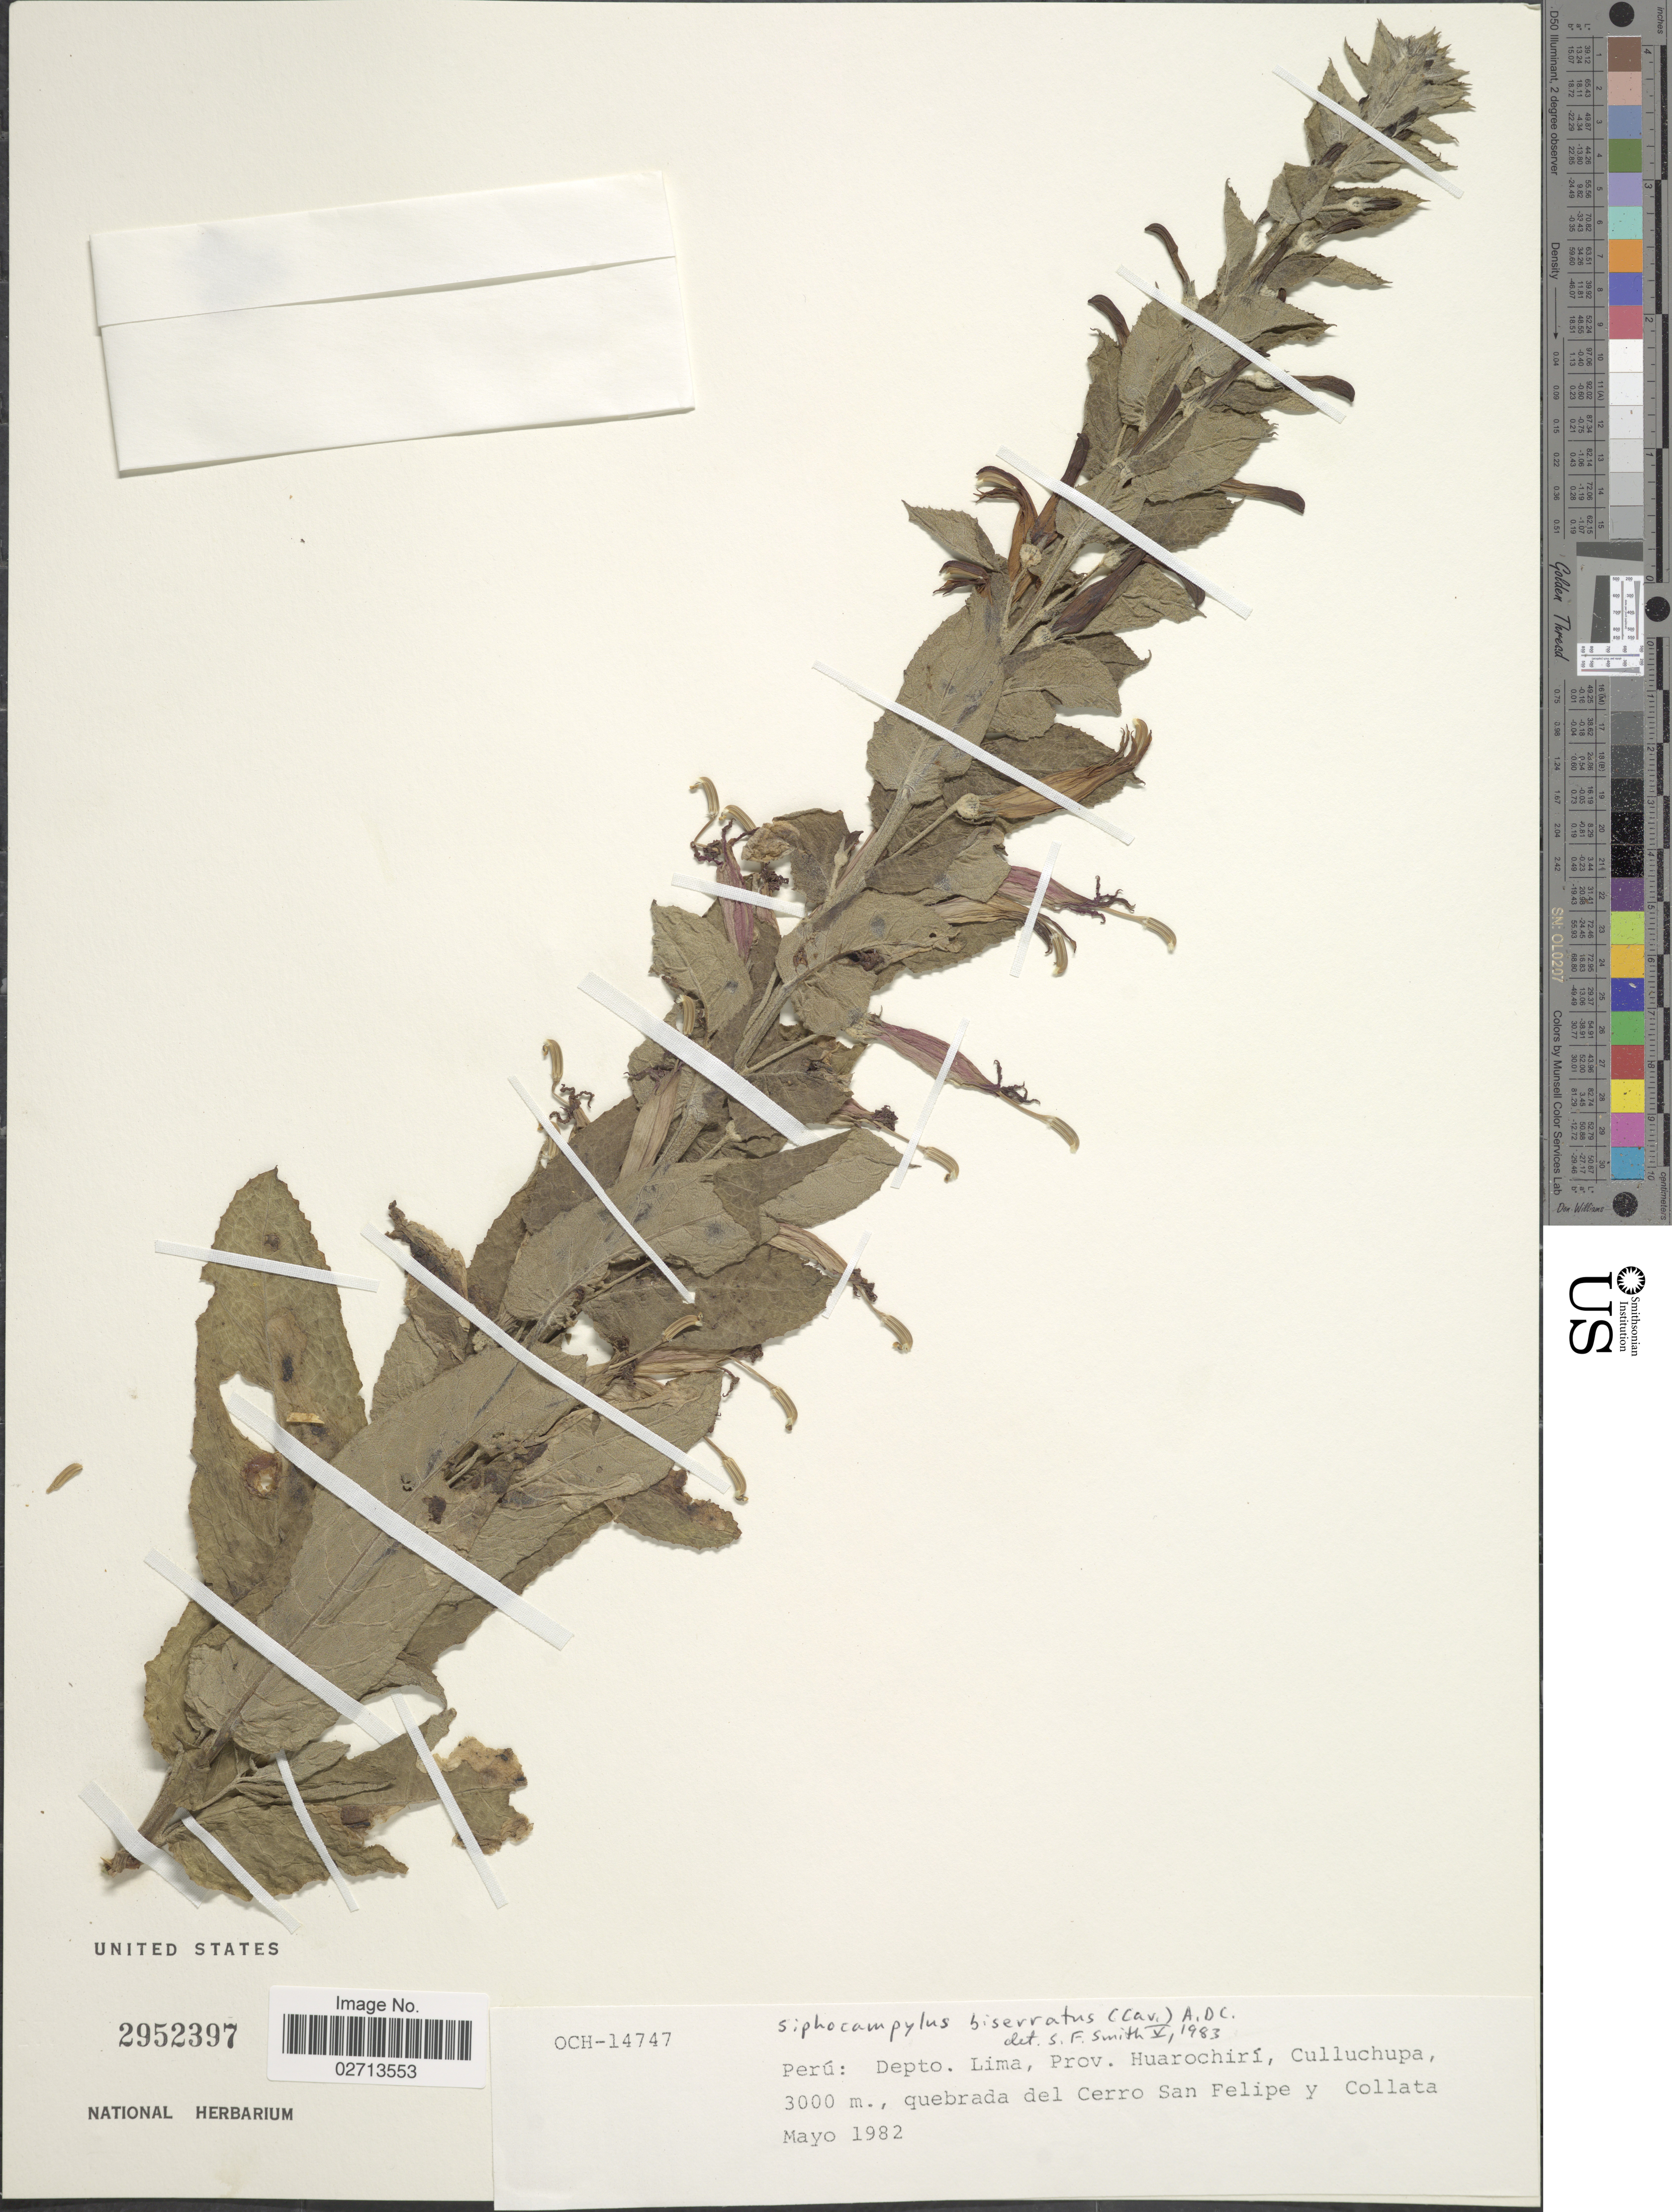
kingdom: Plantae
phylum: Tracheophyta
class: Magnoliopsida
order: Asterales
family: Campanulaceae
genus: Siphocampylus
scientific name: Siphocampylus biserratus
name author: (Cav.) A. DC.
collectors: C. Ochoa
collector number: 14747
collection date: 1982-05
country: Peru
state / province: Lima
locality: Prov. Huarochiri, Culluchupa, quebrada del Cerro San Felipe y Collata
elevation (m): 3000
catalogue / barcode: US 2952397